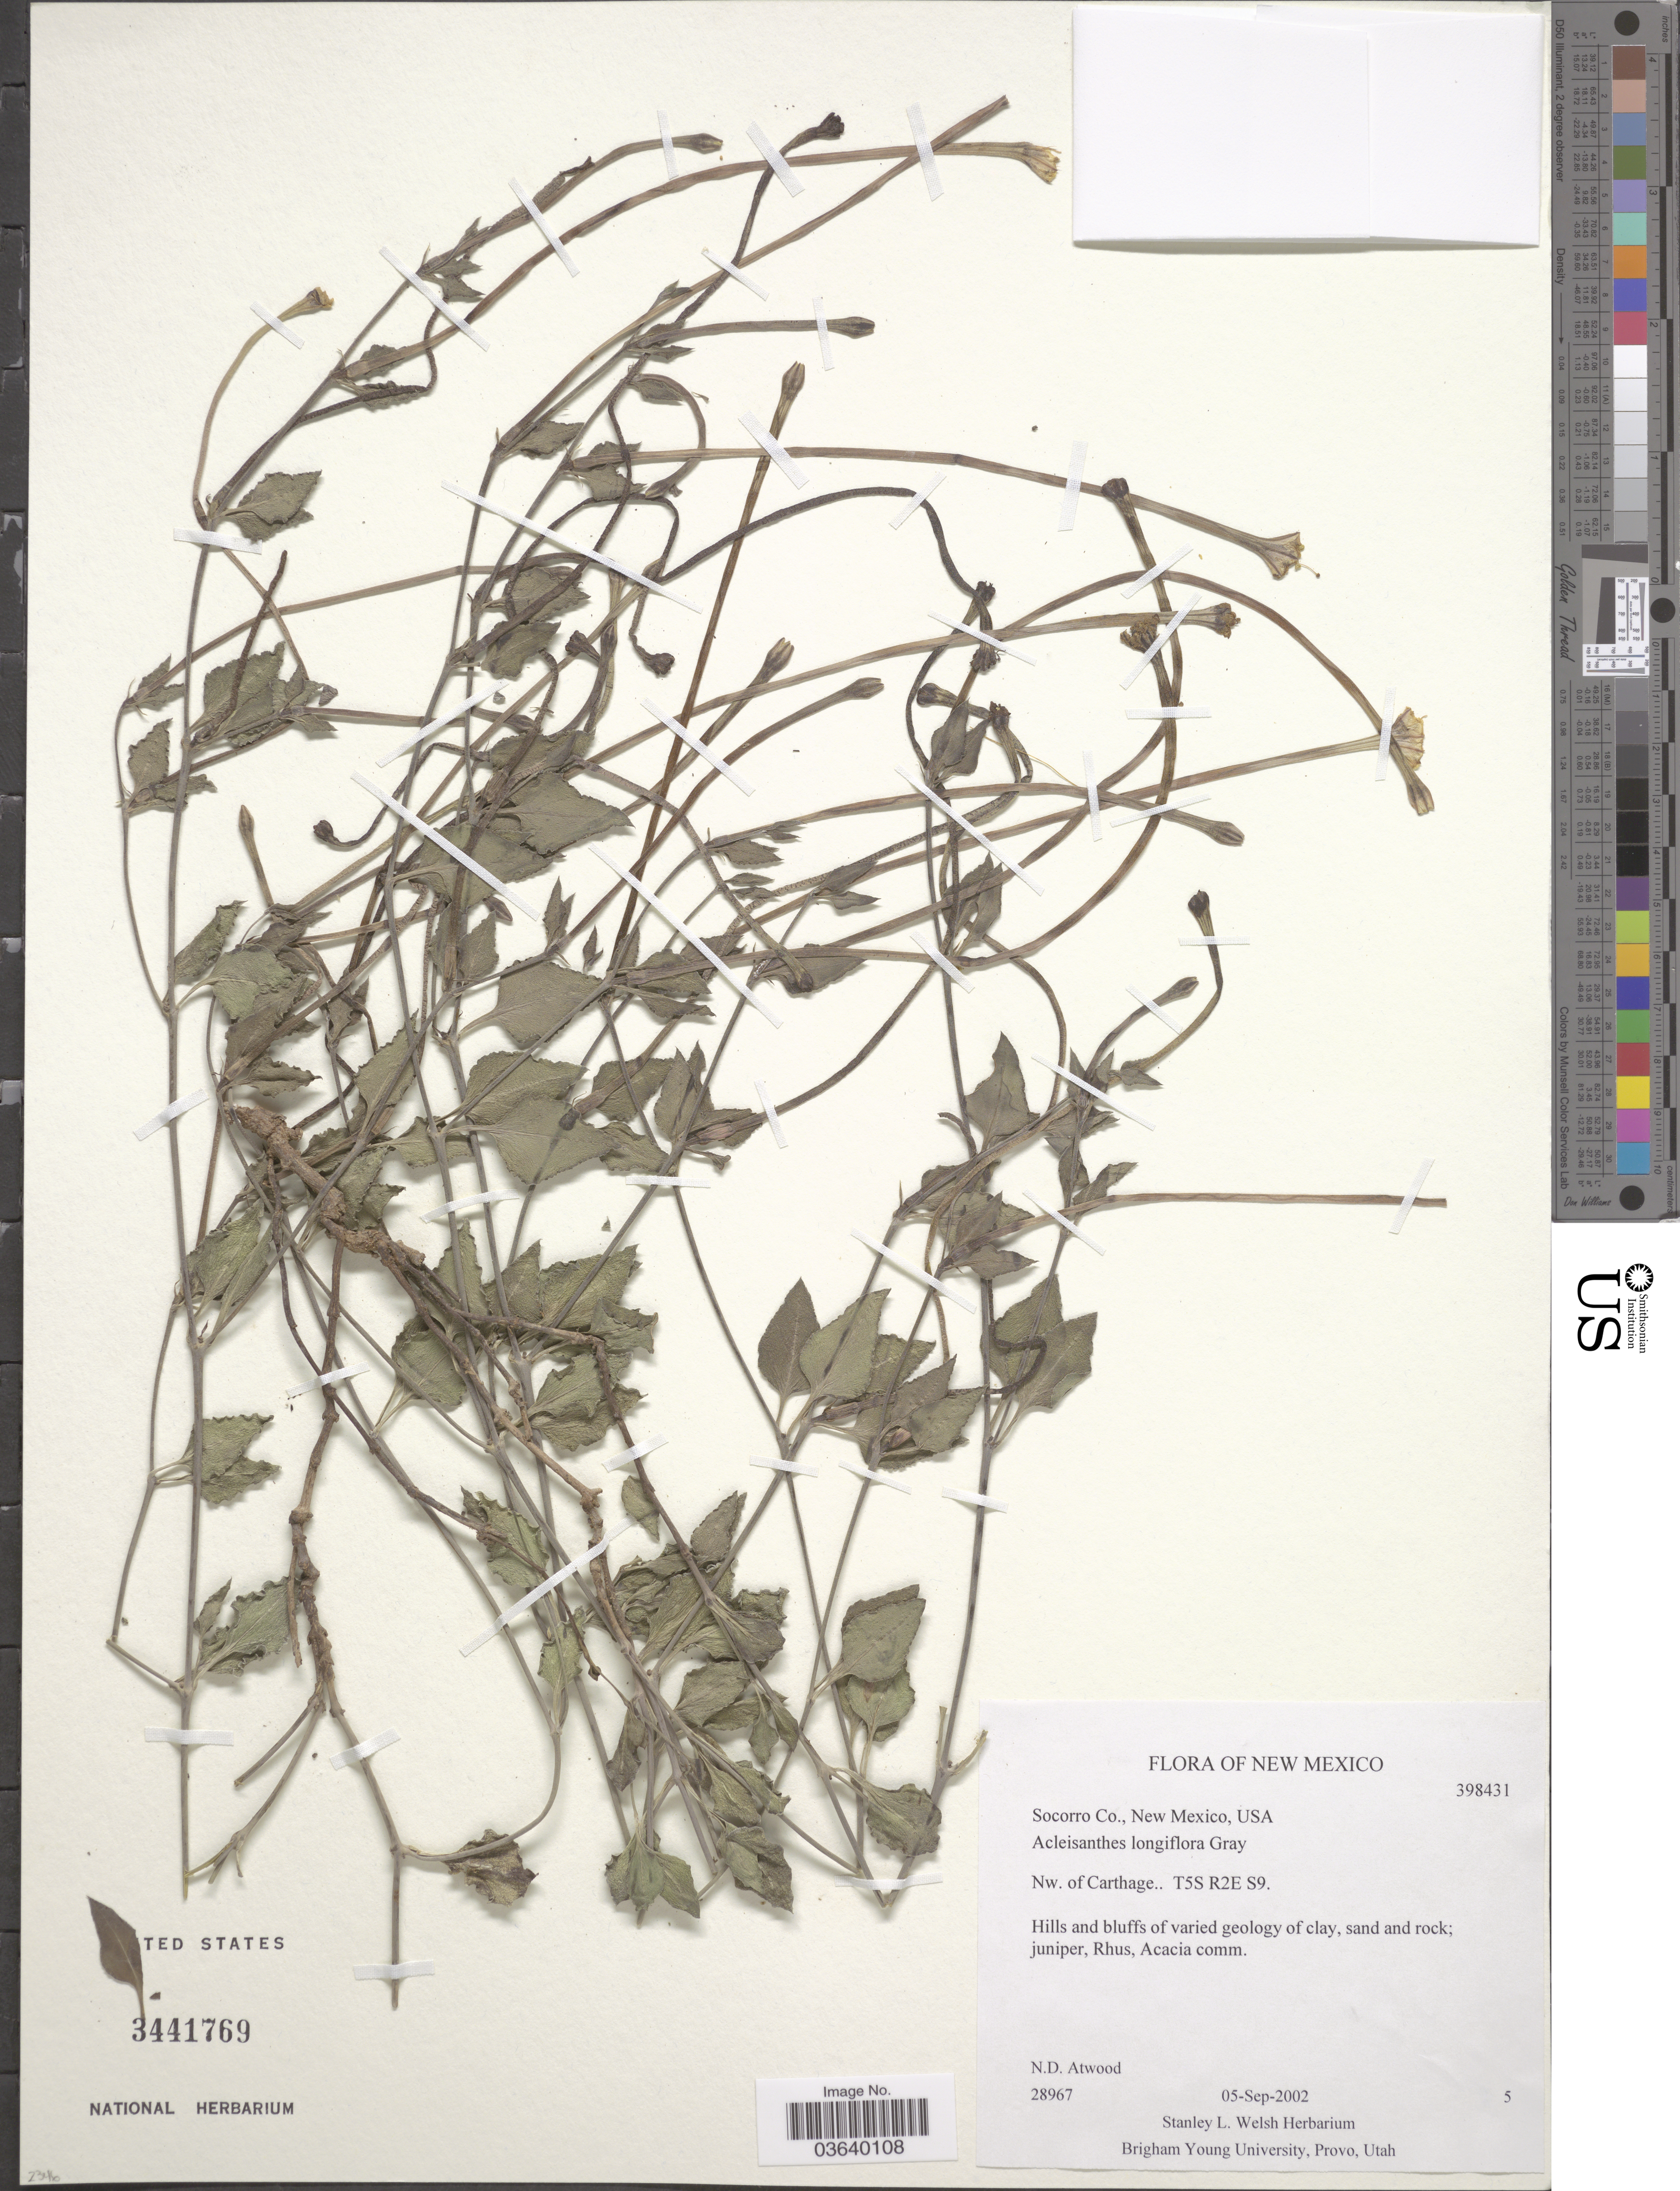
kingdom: Plantae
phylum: Tracheophyta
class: Magnoliopsida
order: Caryophyllales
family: Nyctaginaceae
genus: Acleisanthes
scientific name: Acleisanthes longiflora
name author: A. Gray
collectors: N. Atwood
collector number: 28967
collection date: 2002-09-05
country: United States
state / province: New Mexico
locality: Socorro Co. Nw. of Carthage. T5S R2E S9.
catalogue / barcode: US 3441769